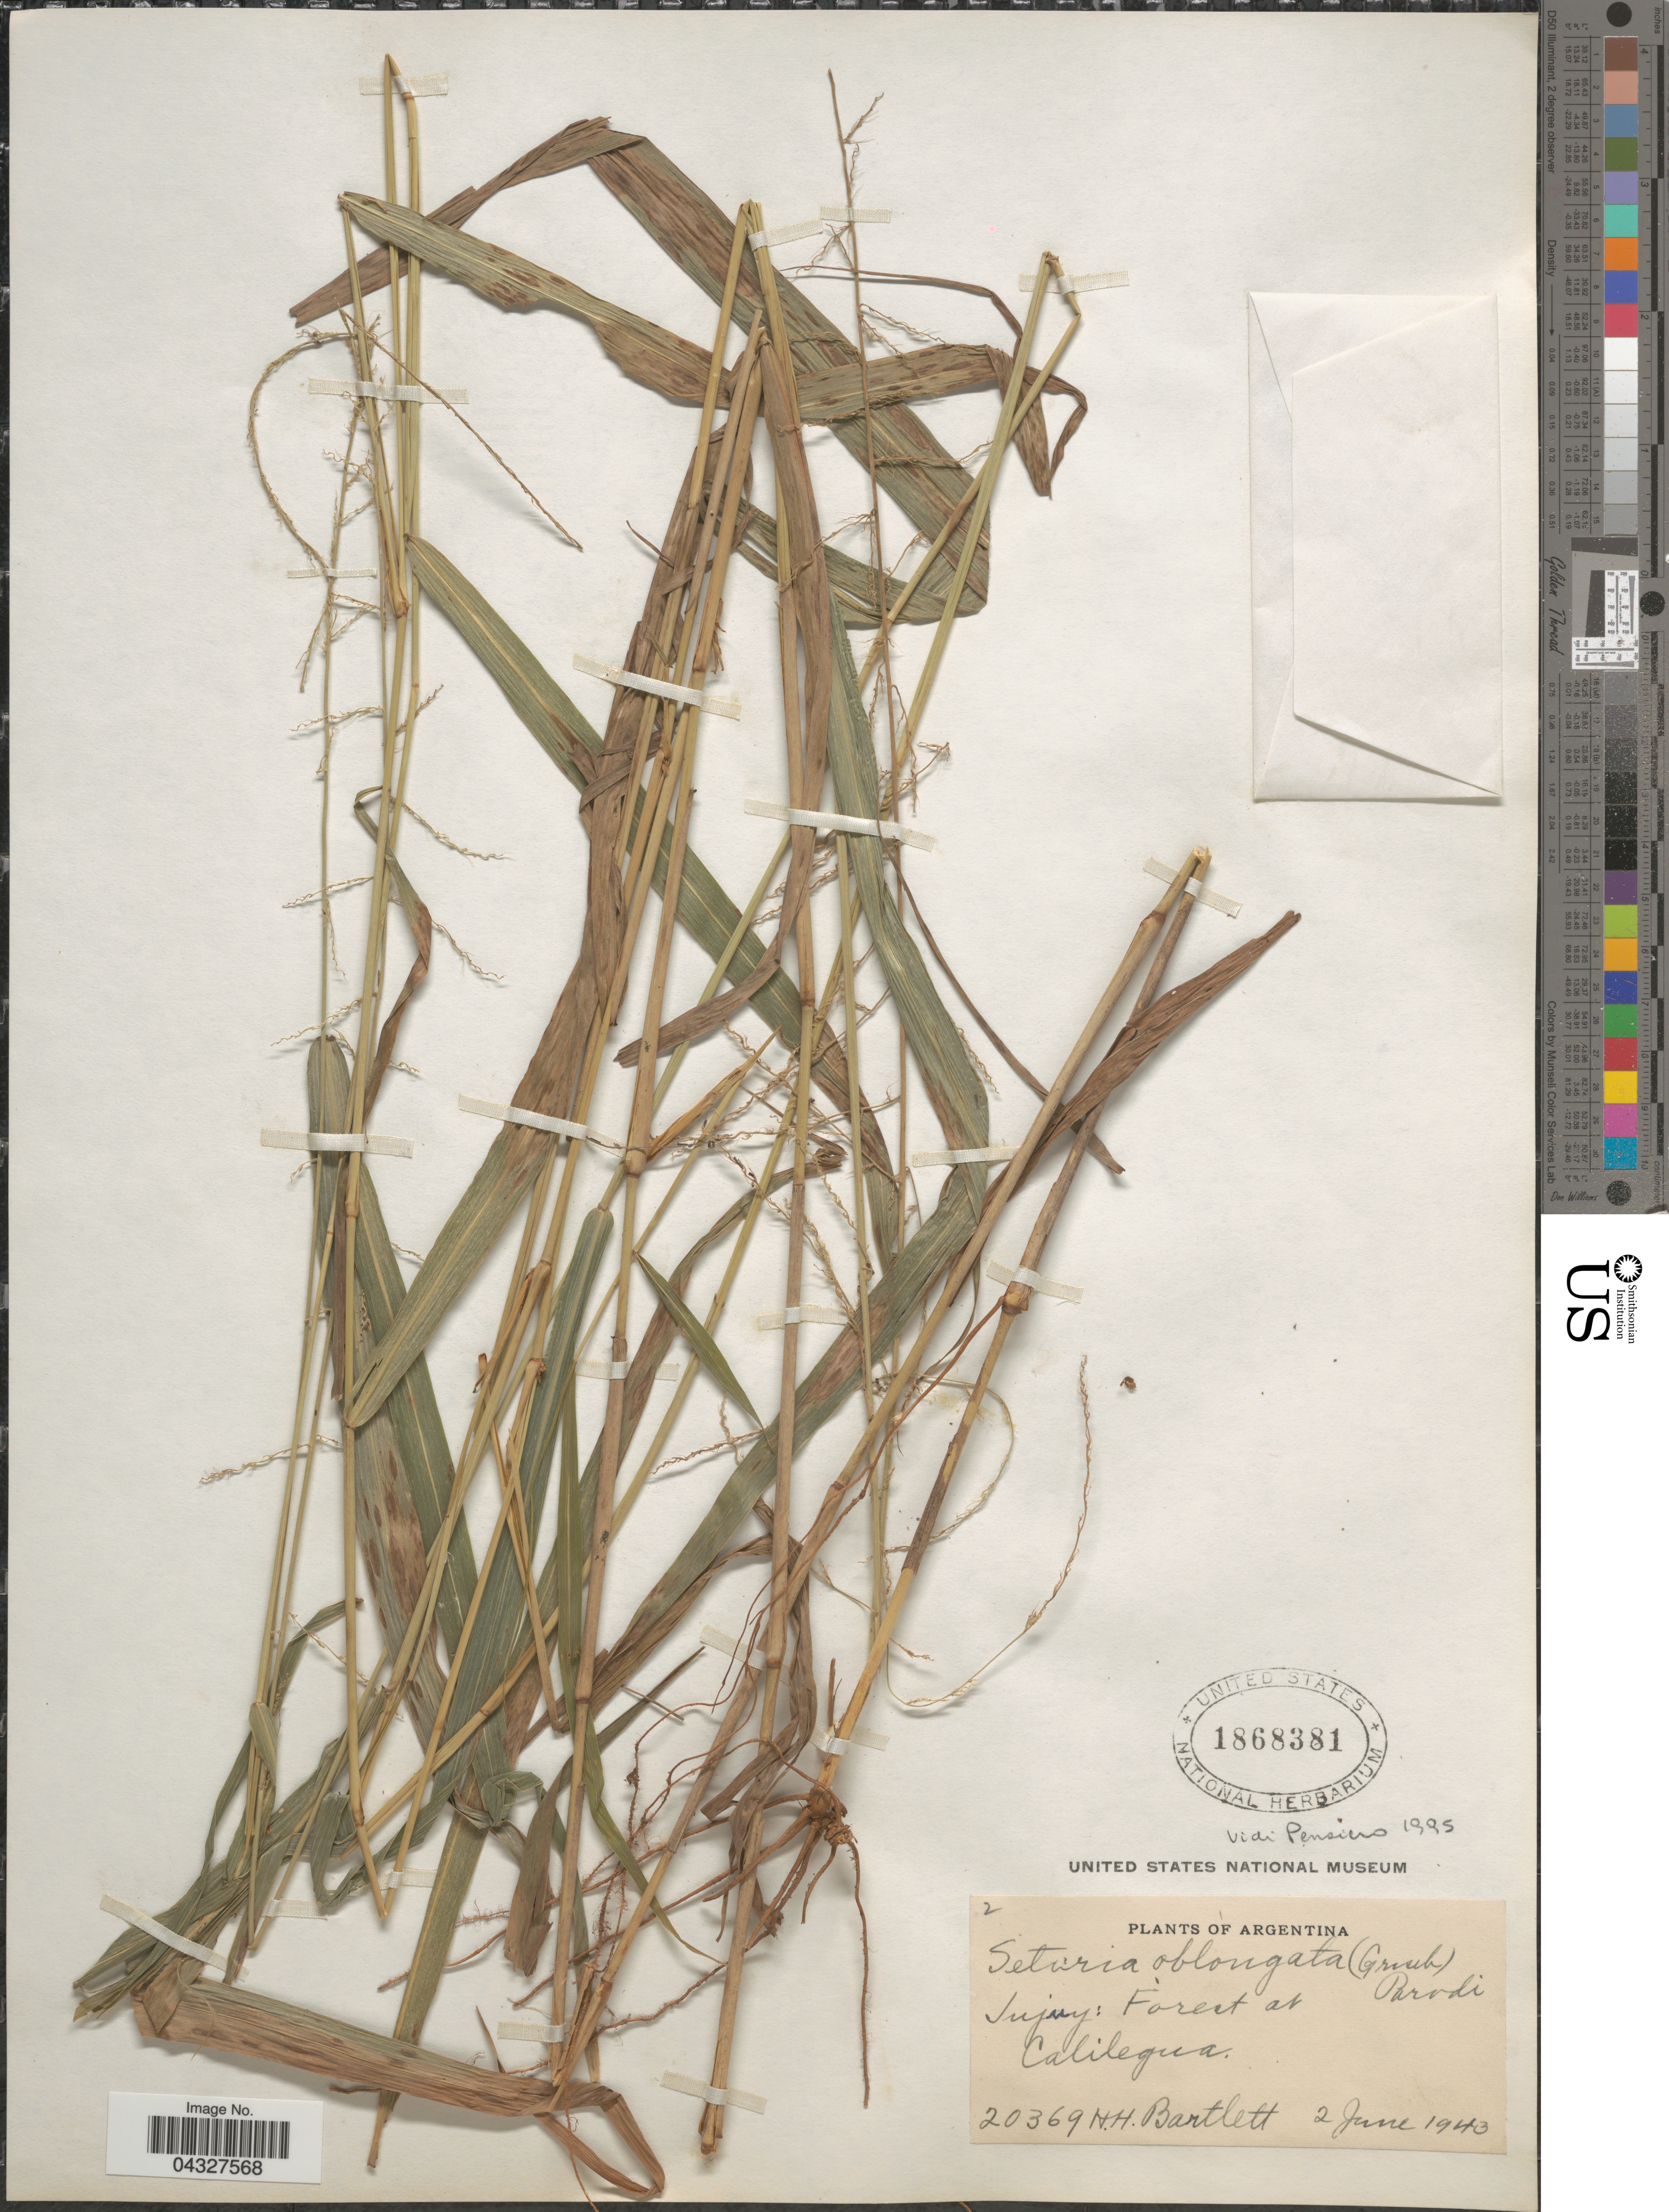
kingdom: Plantae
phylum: Tracheophyta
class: Liliopsida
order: Poales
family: Poaceae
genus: Setaria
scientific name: Setaria oblongata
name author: (Griseb.) Parodi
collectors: H. H. Bartlett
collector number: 20369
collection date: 1943-06-02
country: Argentina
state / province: Jujuy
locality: Forest at Calilegua.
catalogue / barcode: US 1868381